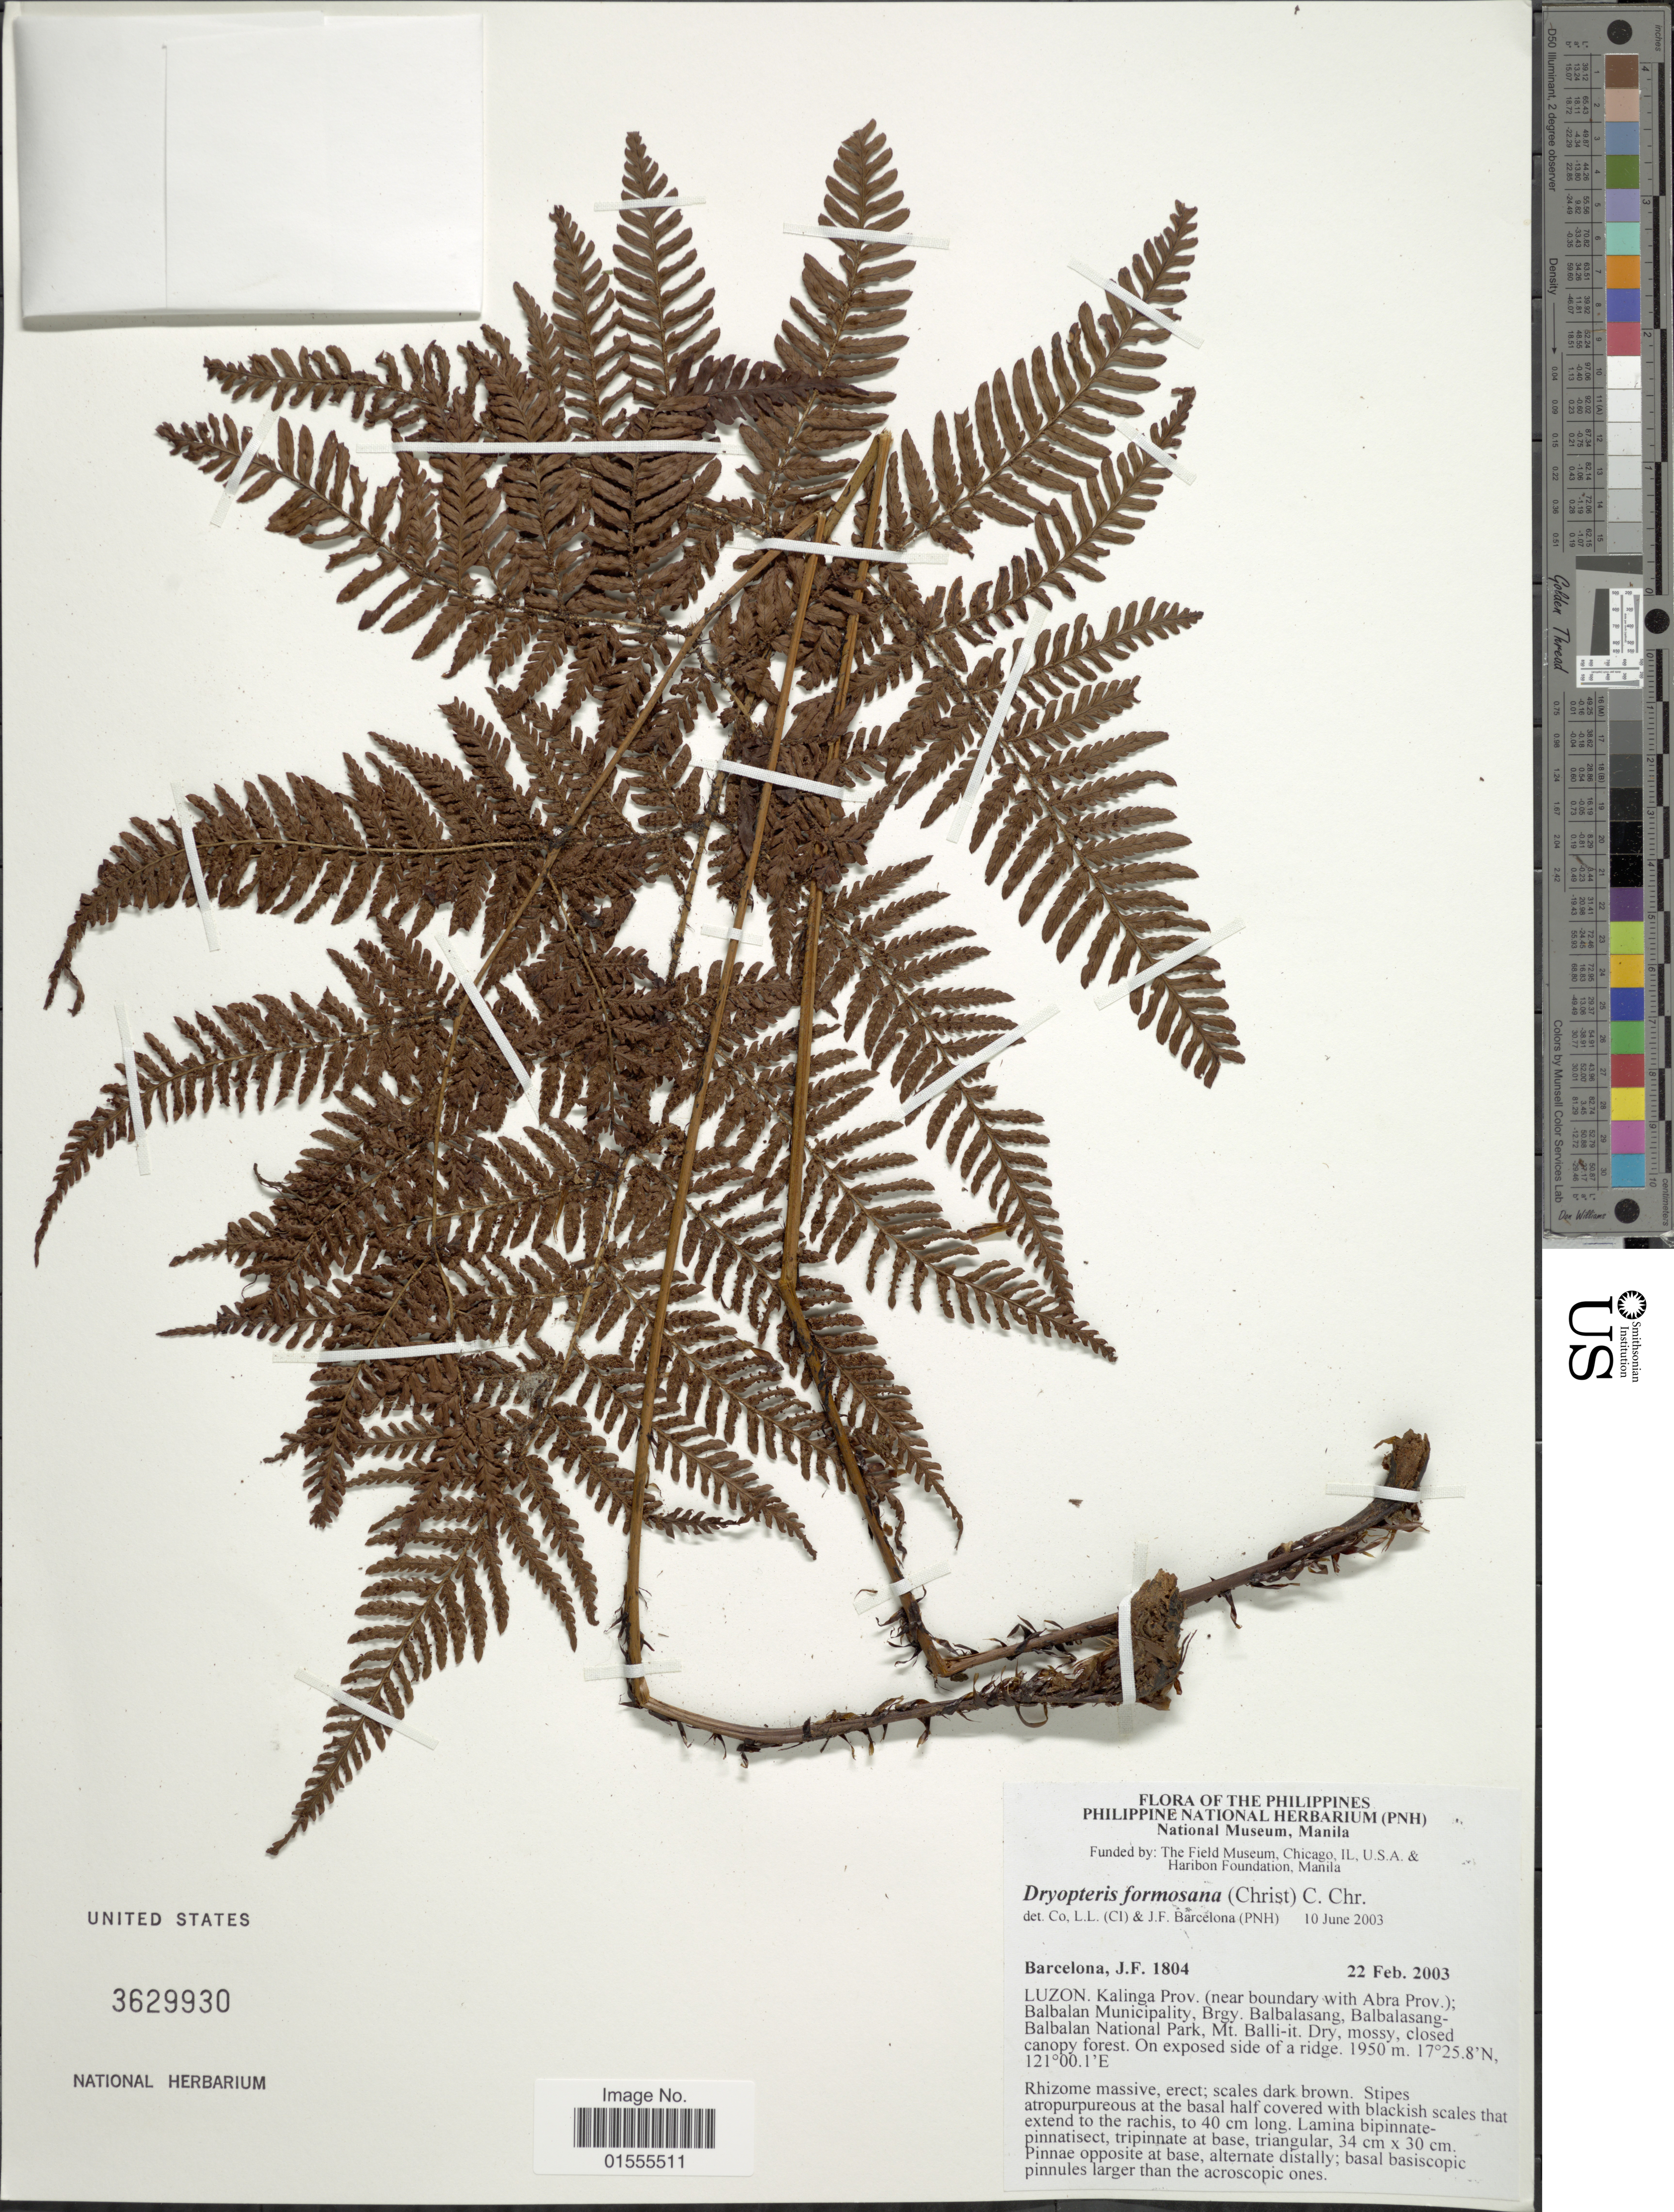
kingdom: Plantae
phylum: Tracheophyta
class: Polypodiopsida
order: Polypodiales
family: Dryopteridaceae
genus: Dryopteris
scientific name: Dryopteris sp.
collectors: J. F. Barcelona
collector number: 1804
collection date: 2003-02-22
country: Philippines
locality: Luzon. Kalinga Prov. (near boundary with Abra prov.); Balbalan Municipality, Brgy. Balbalasang, Balbalasang-Balbalan National Park, Mt. Balli-it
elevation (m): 1950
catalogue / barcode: US 3629930